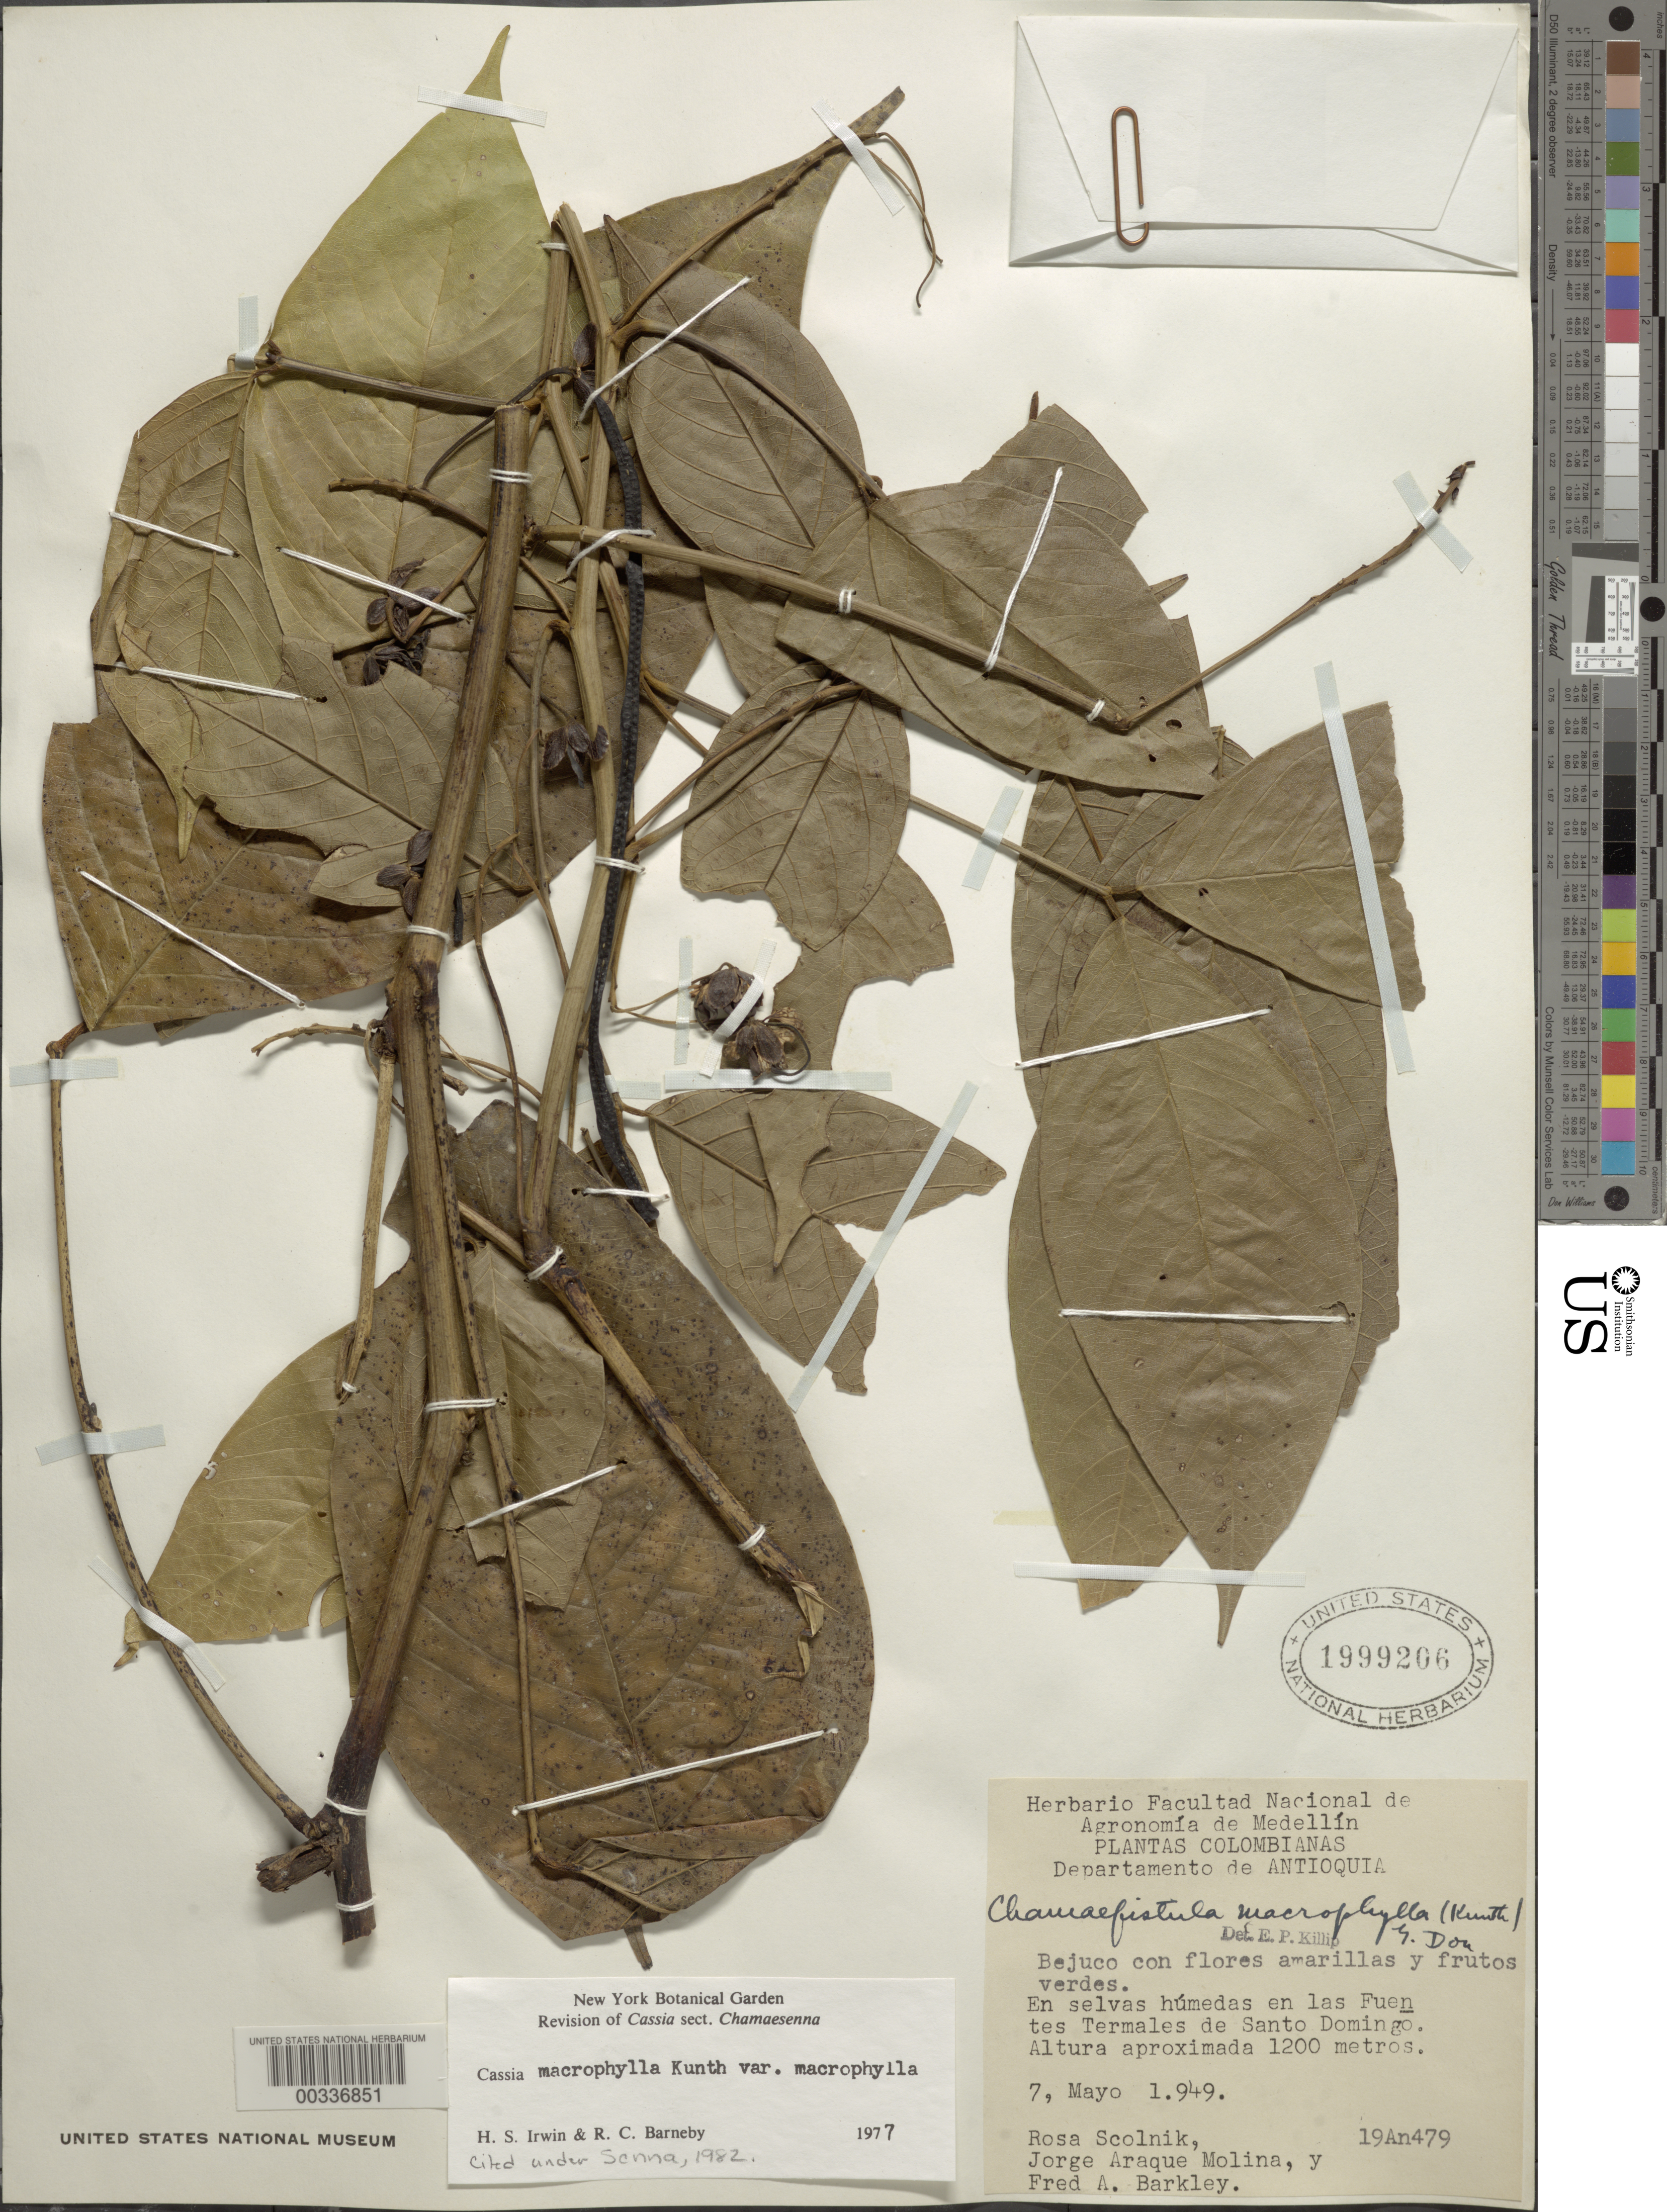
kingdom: Plantae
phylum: Tracheophyta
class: Magnoliopsida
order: Fabales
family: Fabaceae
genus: Senna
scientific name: Senna macrophylla var. macrophylla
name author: (Kunth) H.S. Irwin & Barneby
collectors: R. Scolnik, J. Araque Molina & F. A. Barkley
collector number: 19an479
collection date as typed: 07 May 1949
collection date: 1949-05-07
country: Colombia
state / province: Antioquia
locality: In the Fuentes Termales de Santo Domingo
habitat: Wet forest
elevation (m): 1200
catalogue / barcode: US 1999206